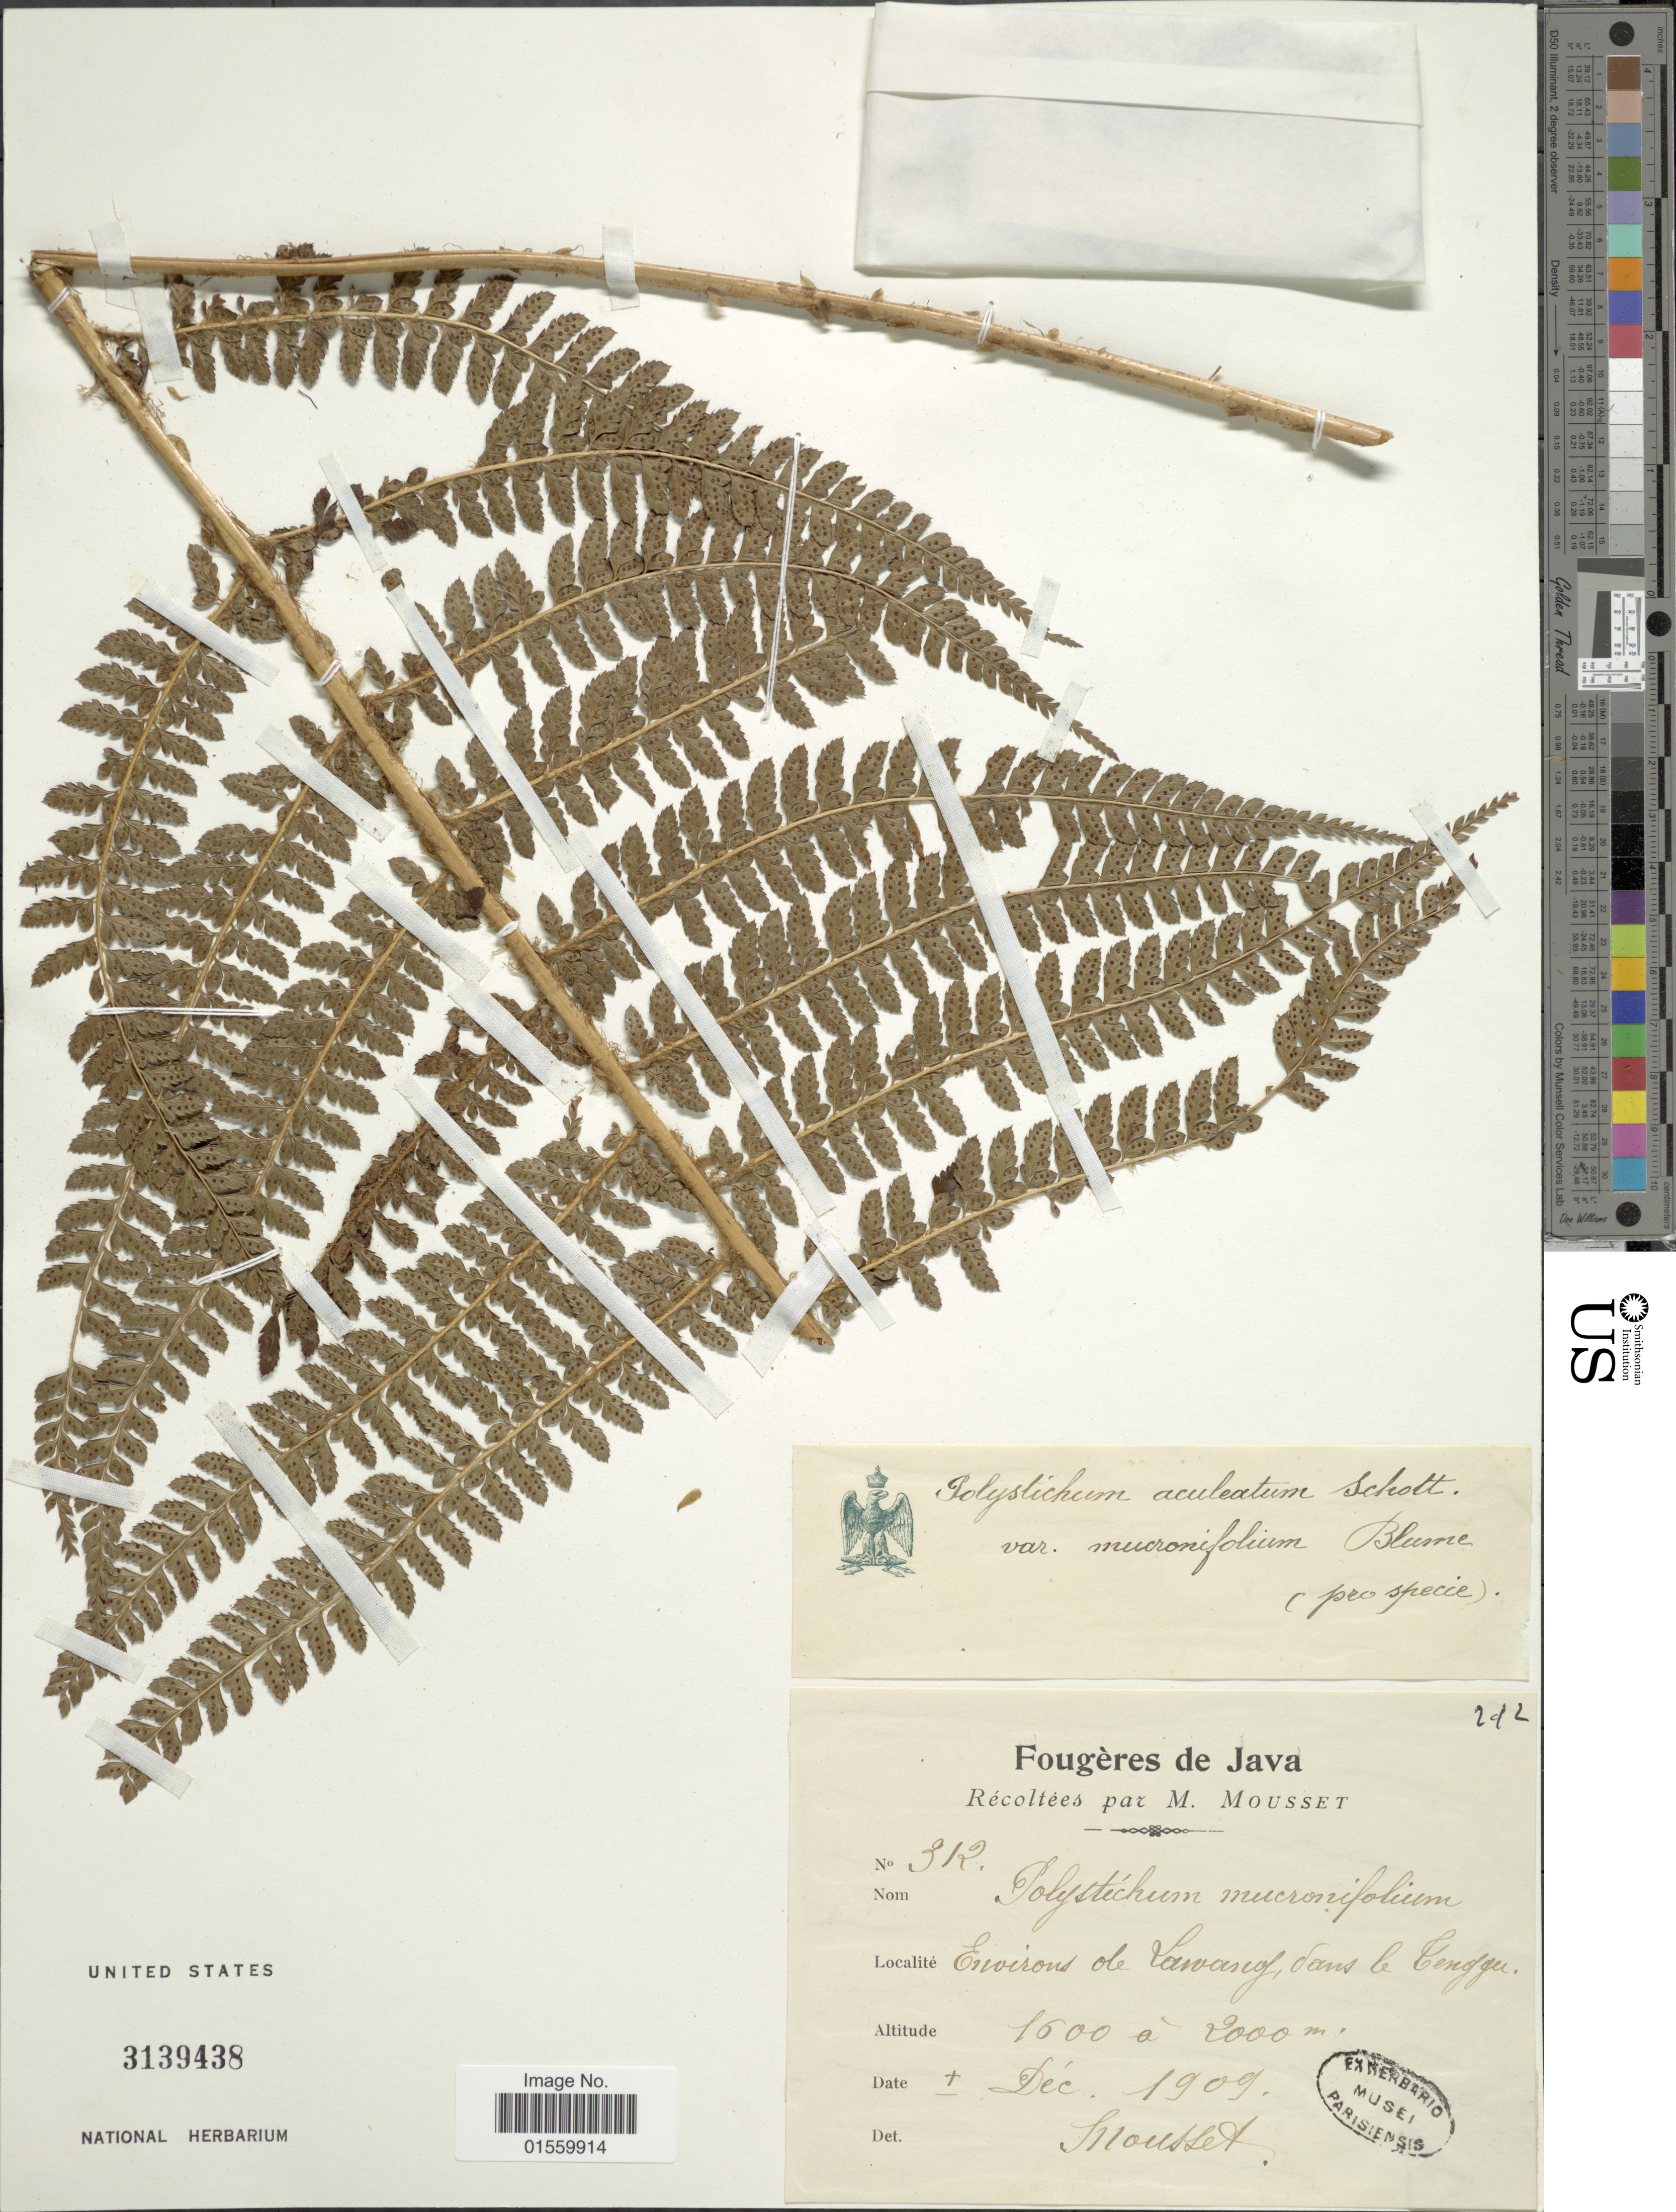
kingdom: Plantae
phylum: Tracheophyta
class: Polypodiopsida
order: Polypodiales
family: Dryopteridaceae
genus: Polystichum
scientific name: Polystichum aculeatum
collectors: M. Mousset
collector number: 312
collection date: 1909-12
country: Indonesia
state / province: Java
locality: Environs de Lawang, dans le Tengger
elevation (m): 1600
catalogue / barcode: US 3139438